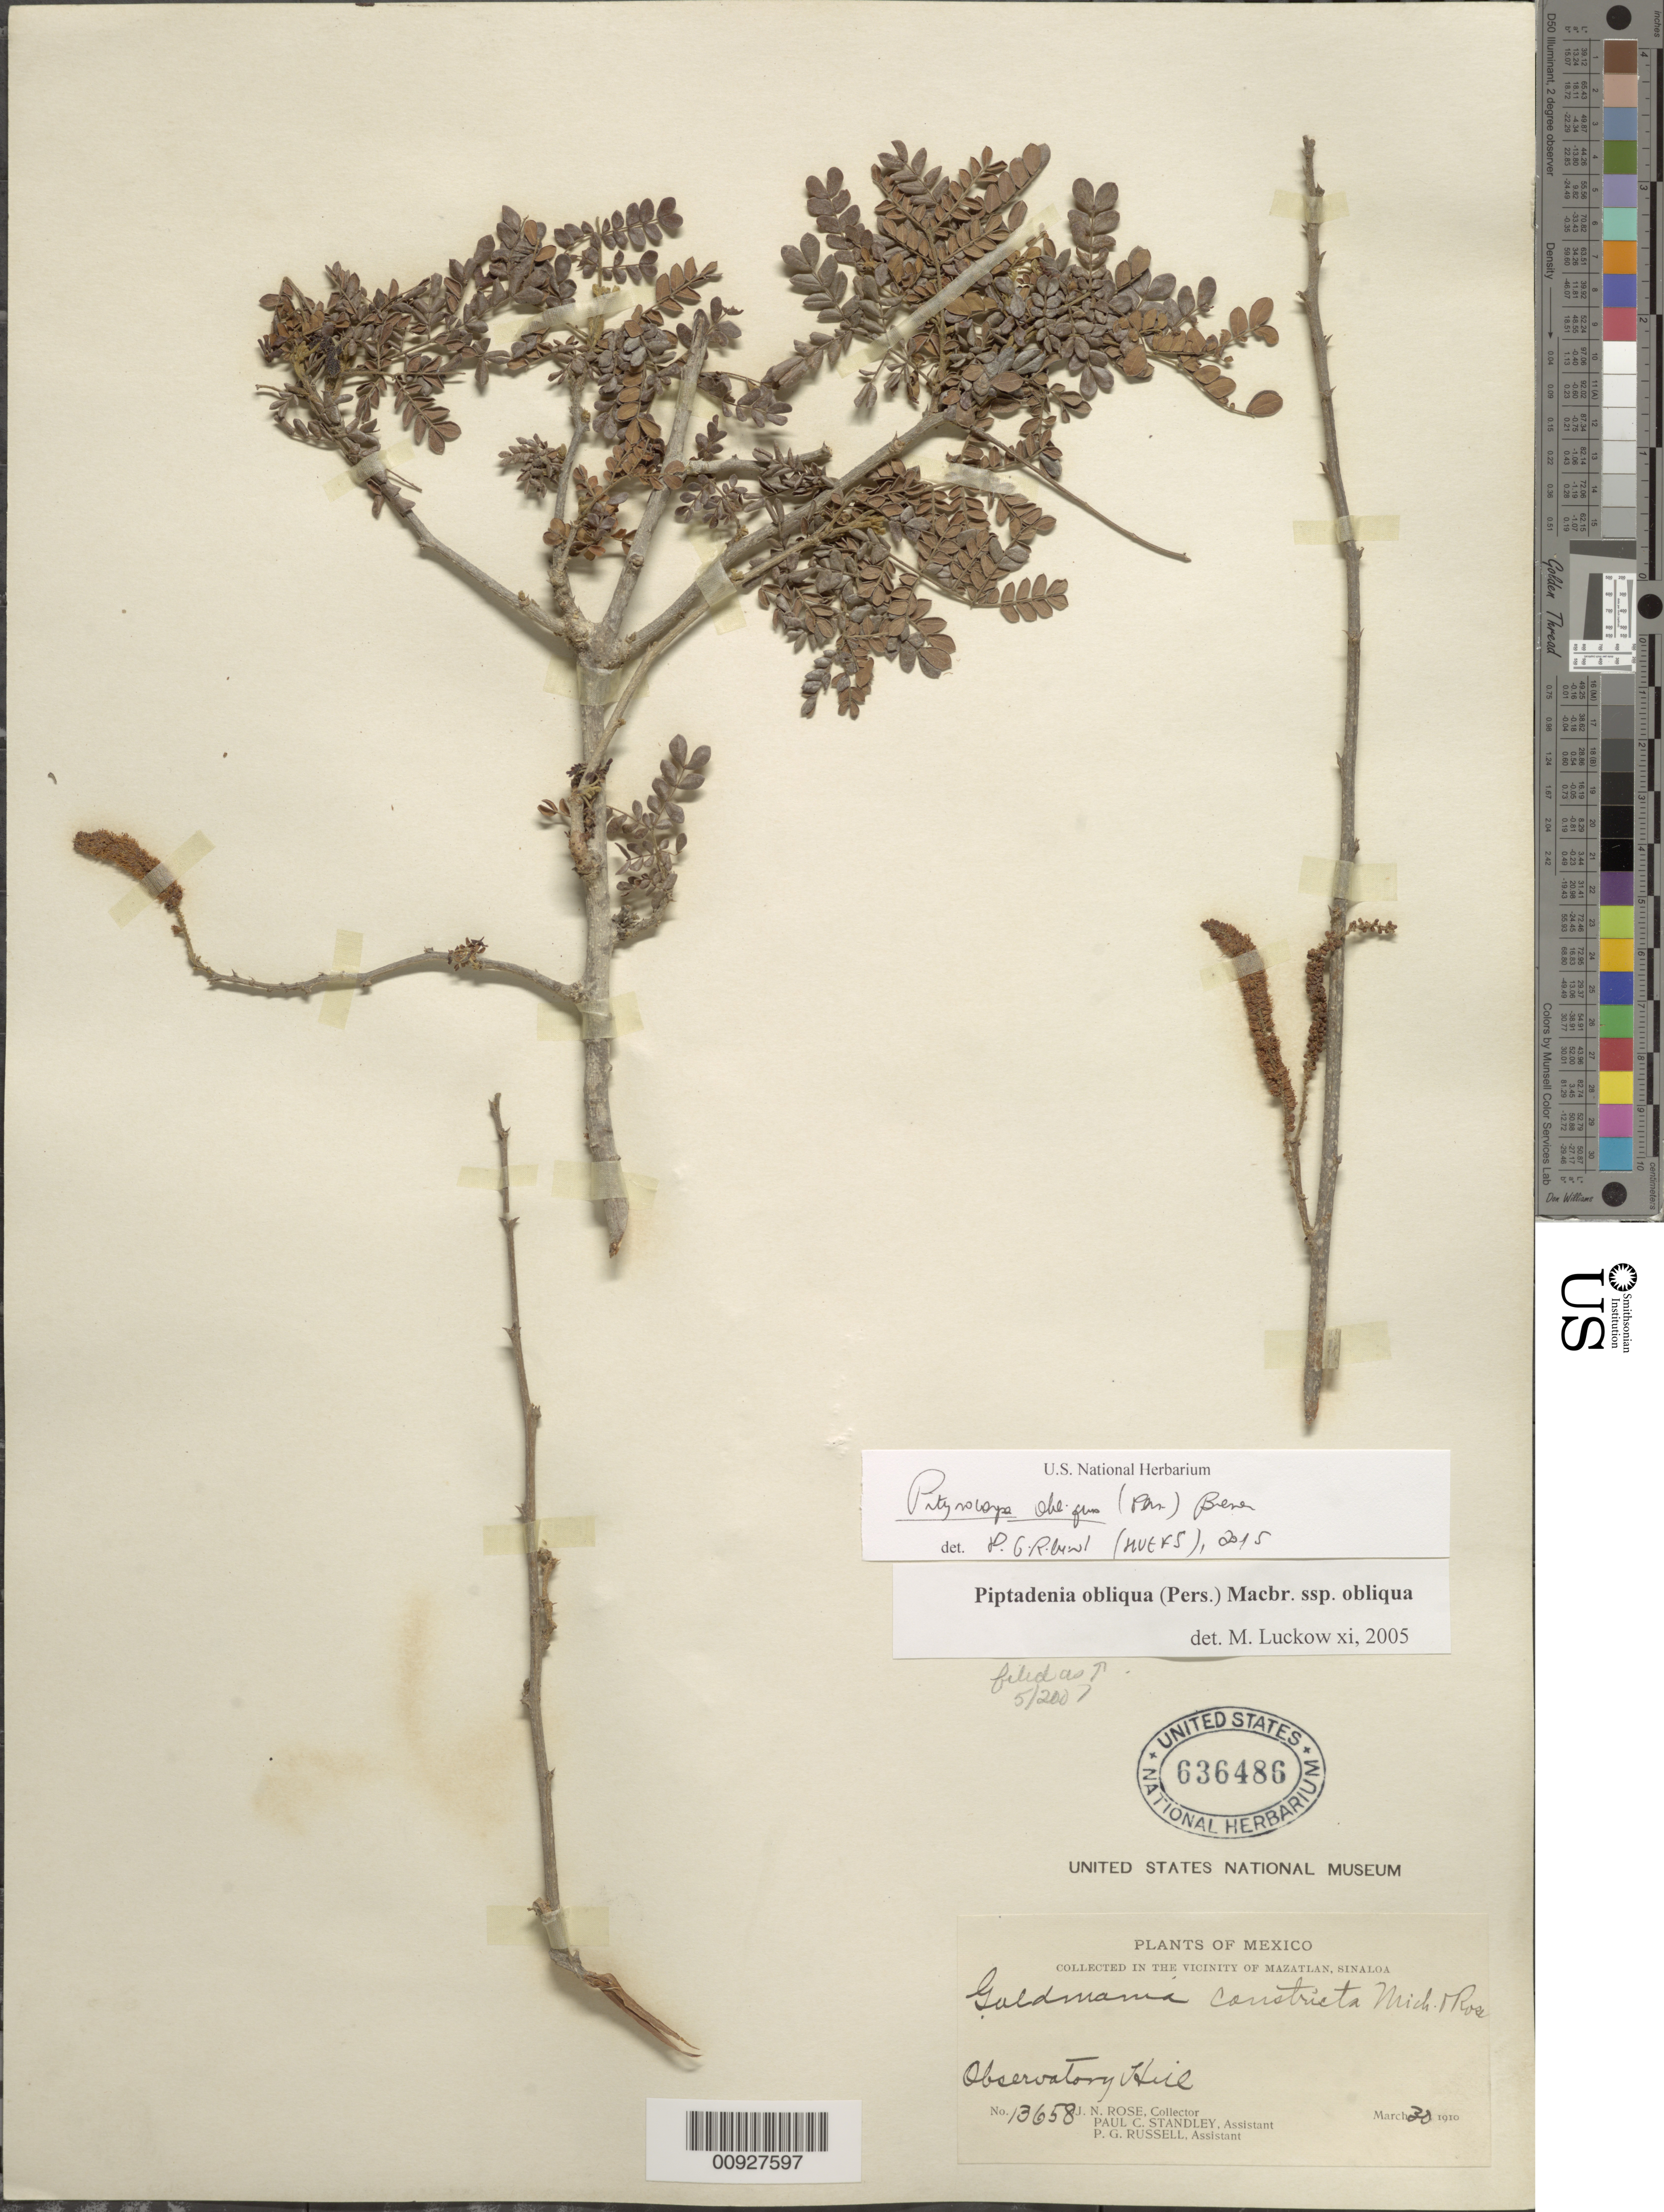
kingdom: Plantae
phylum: Tracheophyta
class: Magnoliopsida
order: Fabales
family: Fabaceae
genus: Pityrocarpa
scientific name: Pityrocarpa obliqua subsp. obliqua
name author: (Pers.) Brenan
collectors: J. N. Rose, P. C. Standley & P. G. Russell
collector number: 13658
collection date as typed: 30 Mar 1910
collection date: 1910-03-30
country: Mexico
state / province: Sinaloa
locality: Observatory Hill in the vicinity of Mazatlán, Sinaloa.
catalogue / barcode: US 636486